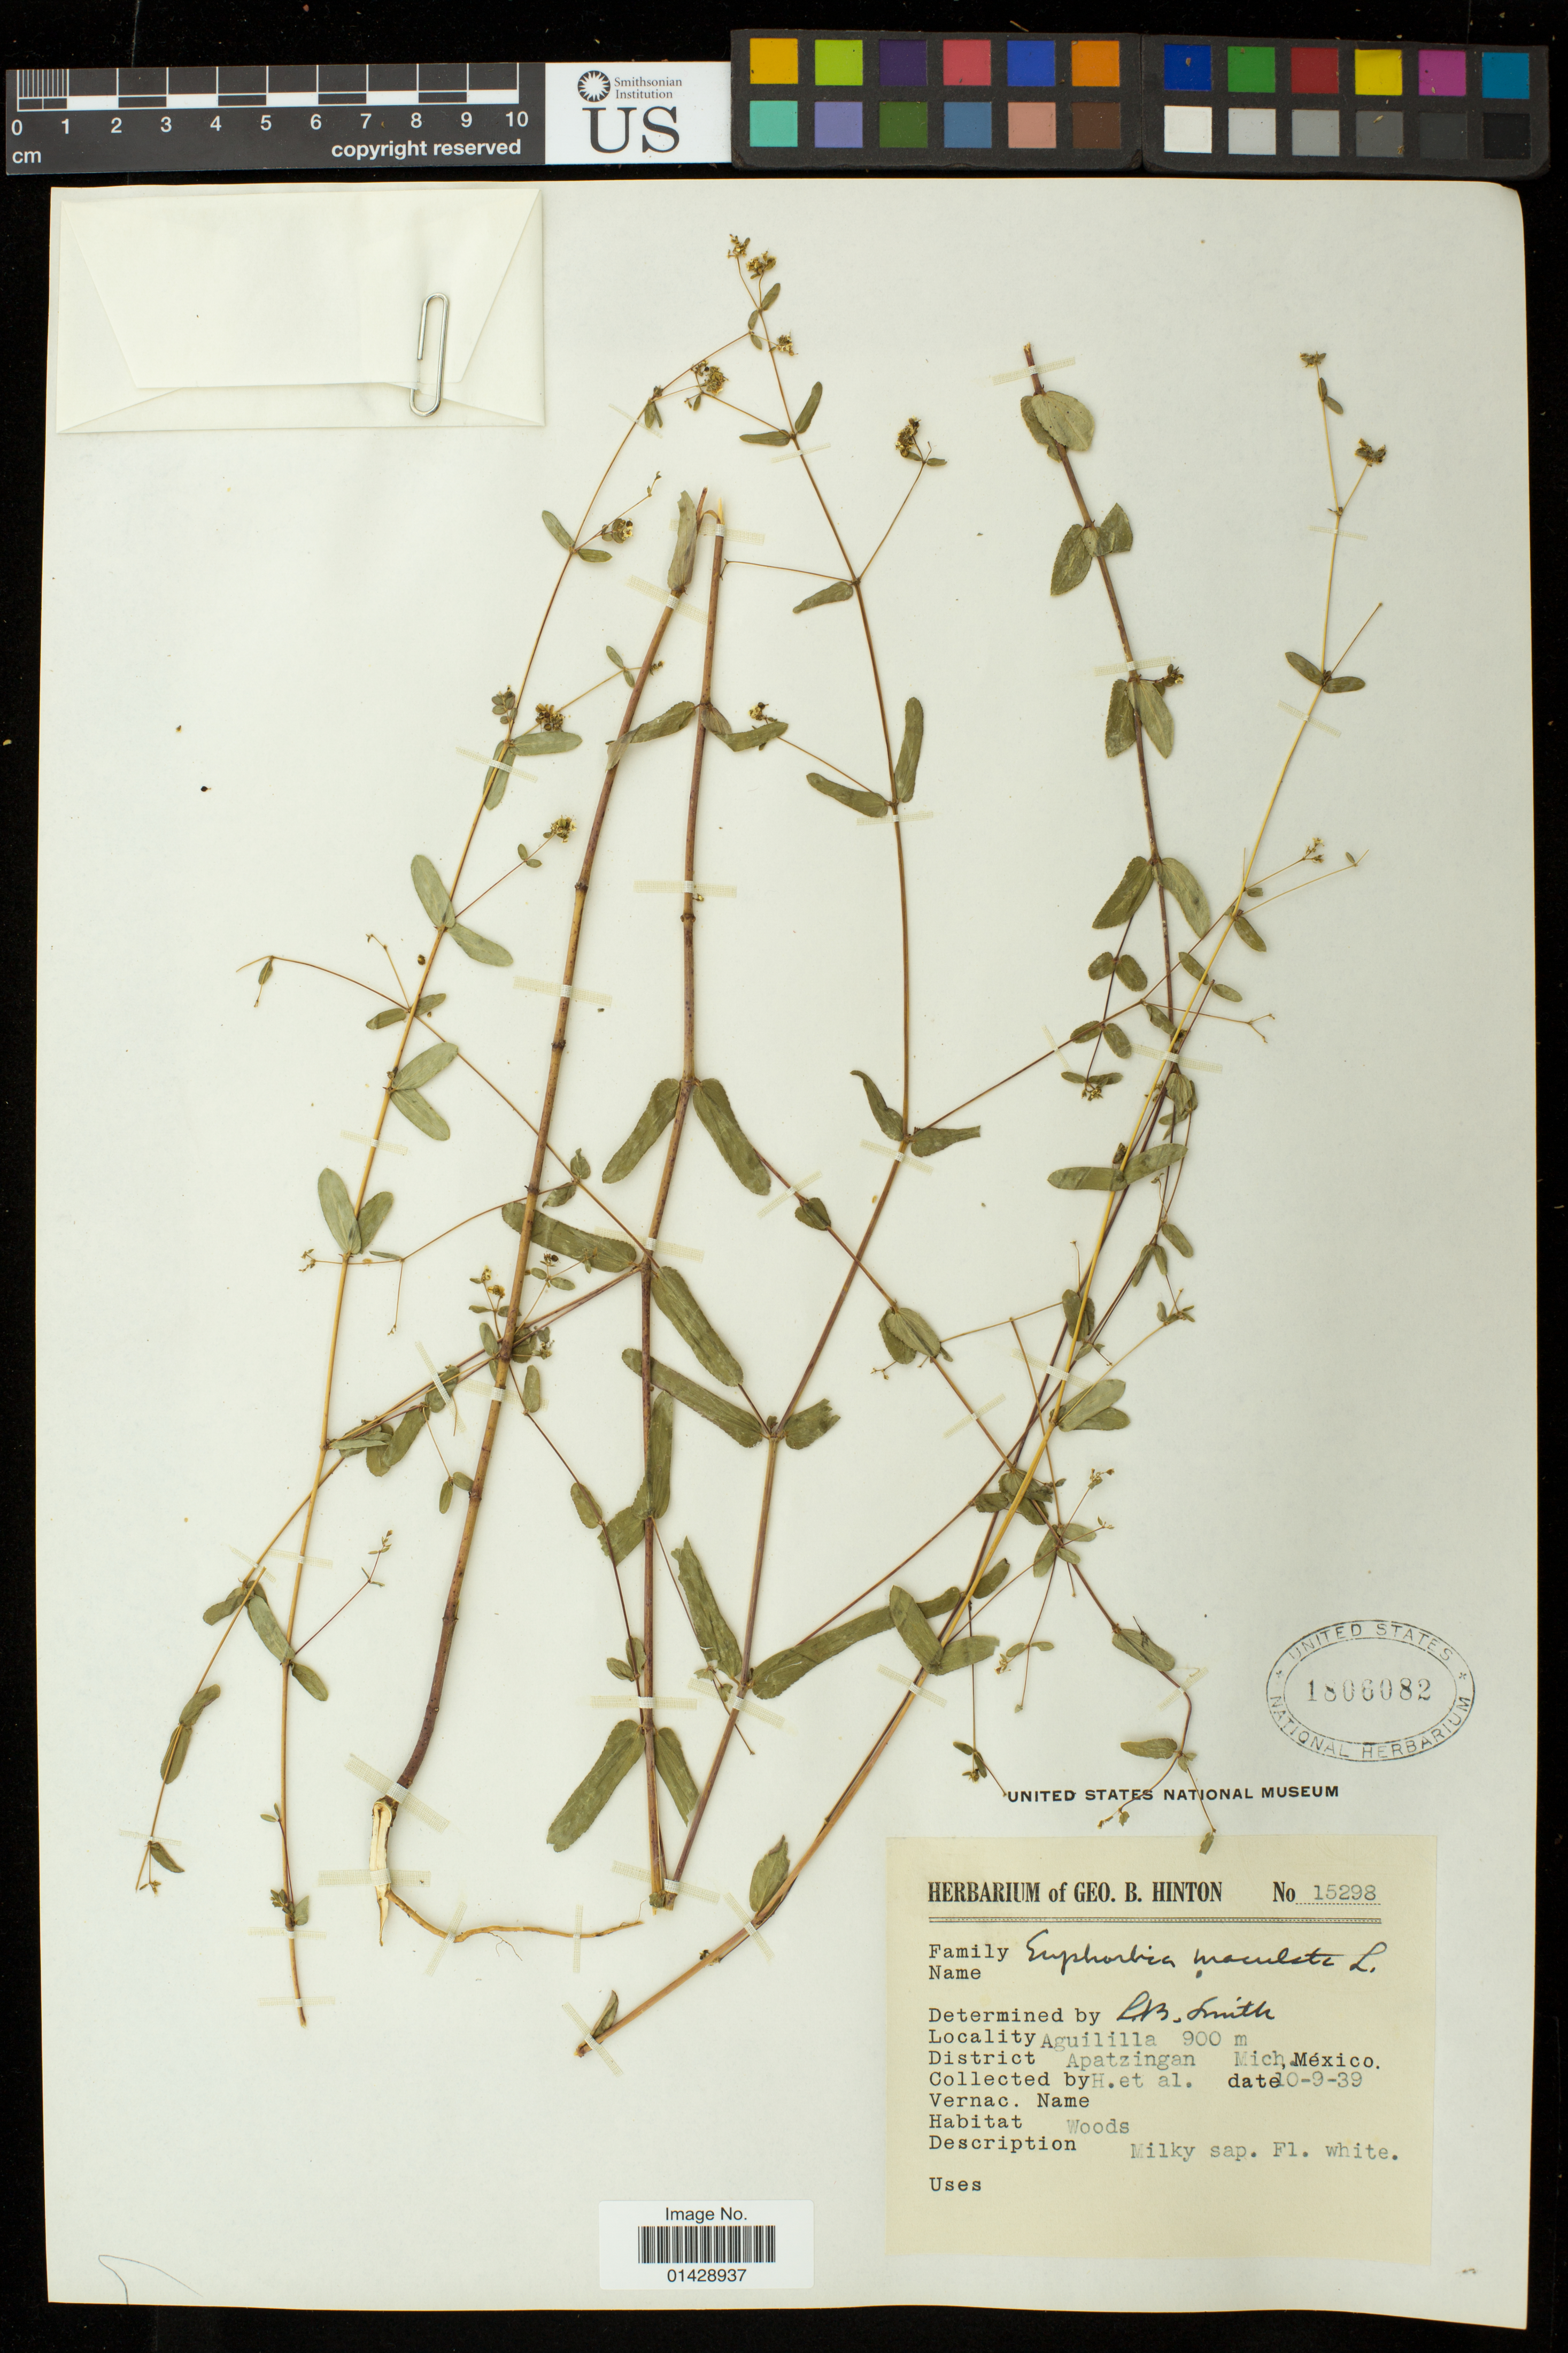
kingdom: Plantae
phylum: Tracheophyta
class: Magnoliopsida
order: Malpighiales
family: Euphorbiaceae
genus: Euphorbia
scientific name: Euphorbia hyssopifolia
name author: L.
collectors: G. B. Hinton & et al.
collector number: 15298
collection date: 1939-09-10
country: Mexico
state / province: Michoacán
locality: Aguililla, Apatzingan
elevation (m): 900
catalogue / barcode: US 1806082